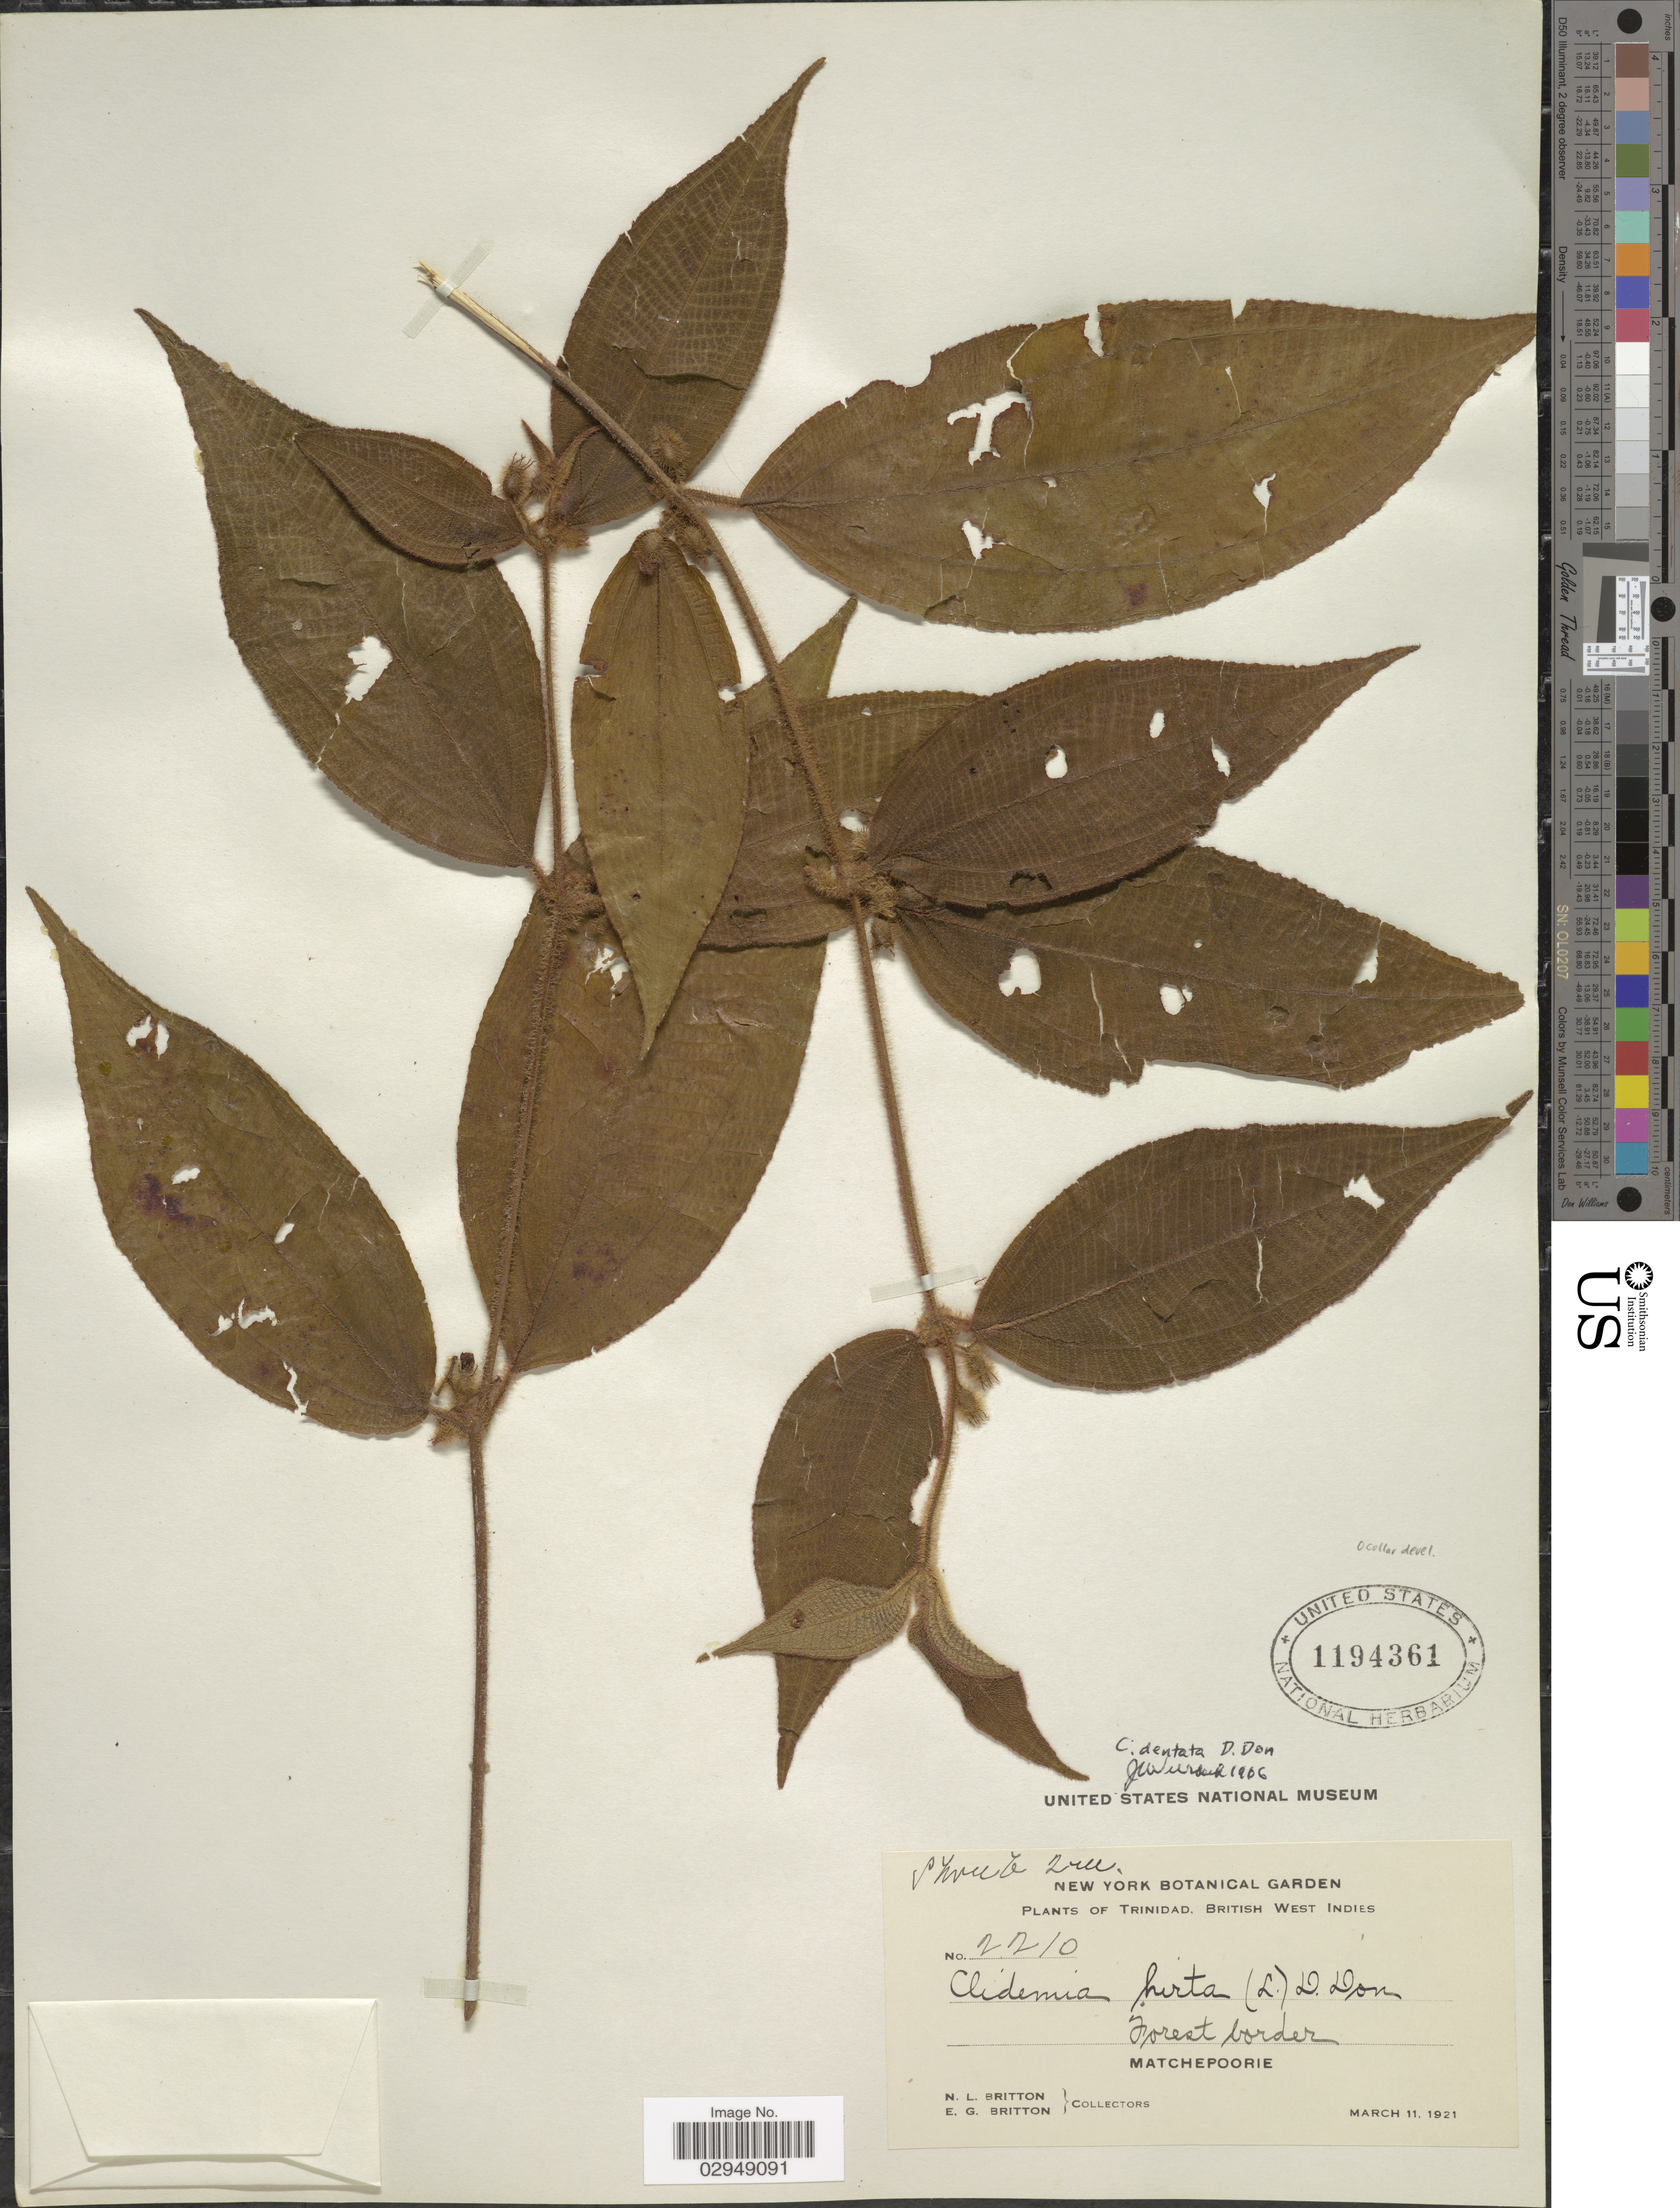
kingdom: Plantae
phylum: Tracheophyta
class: Magnoliopsida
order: Myrtales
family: Melastomataceae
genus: Clidemia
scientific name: Clidemia dentata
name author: D. Don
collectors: N. Britton & E. G. Britton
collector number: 2210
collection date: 1921-03-11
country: Trinidad and Tobago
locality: Trinidad, British West Indies, Matchepoorie.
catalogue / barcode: US 1194361